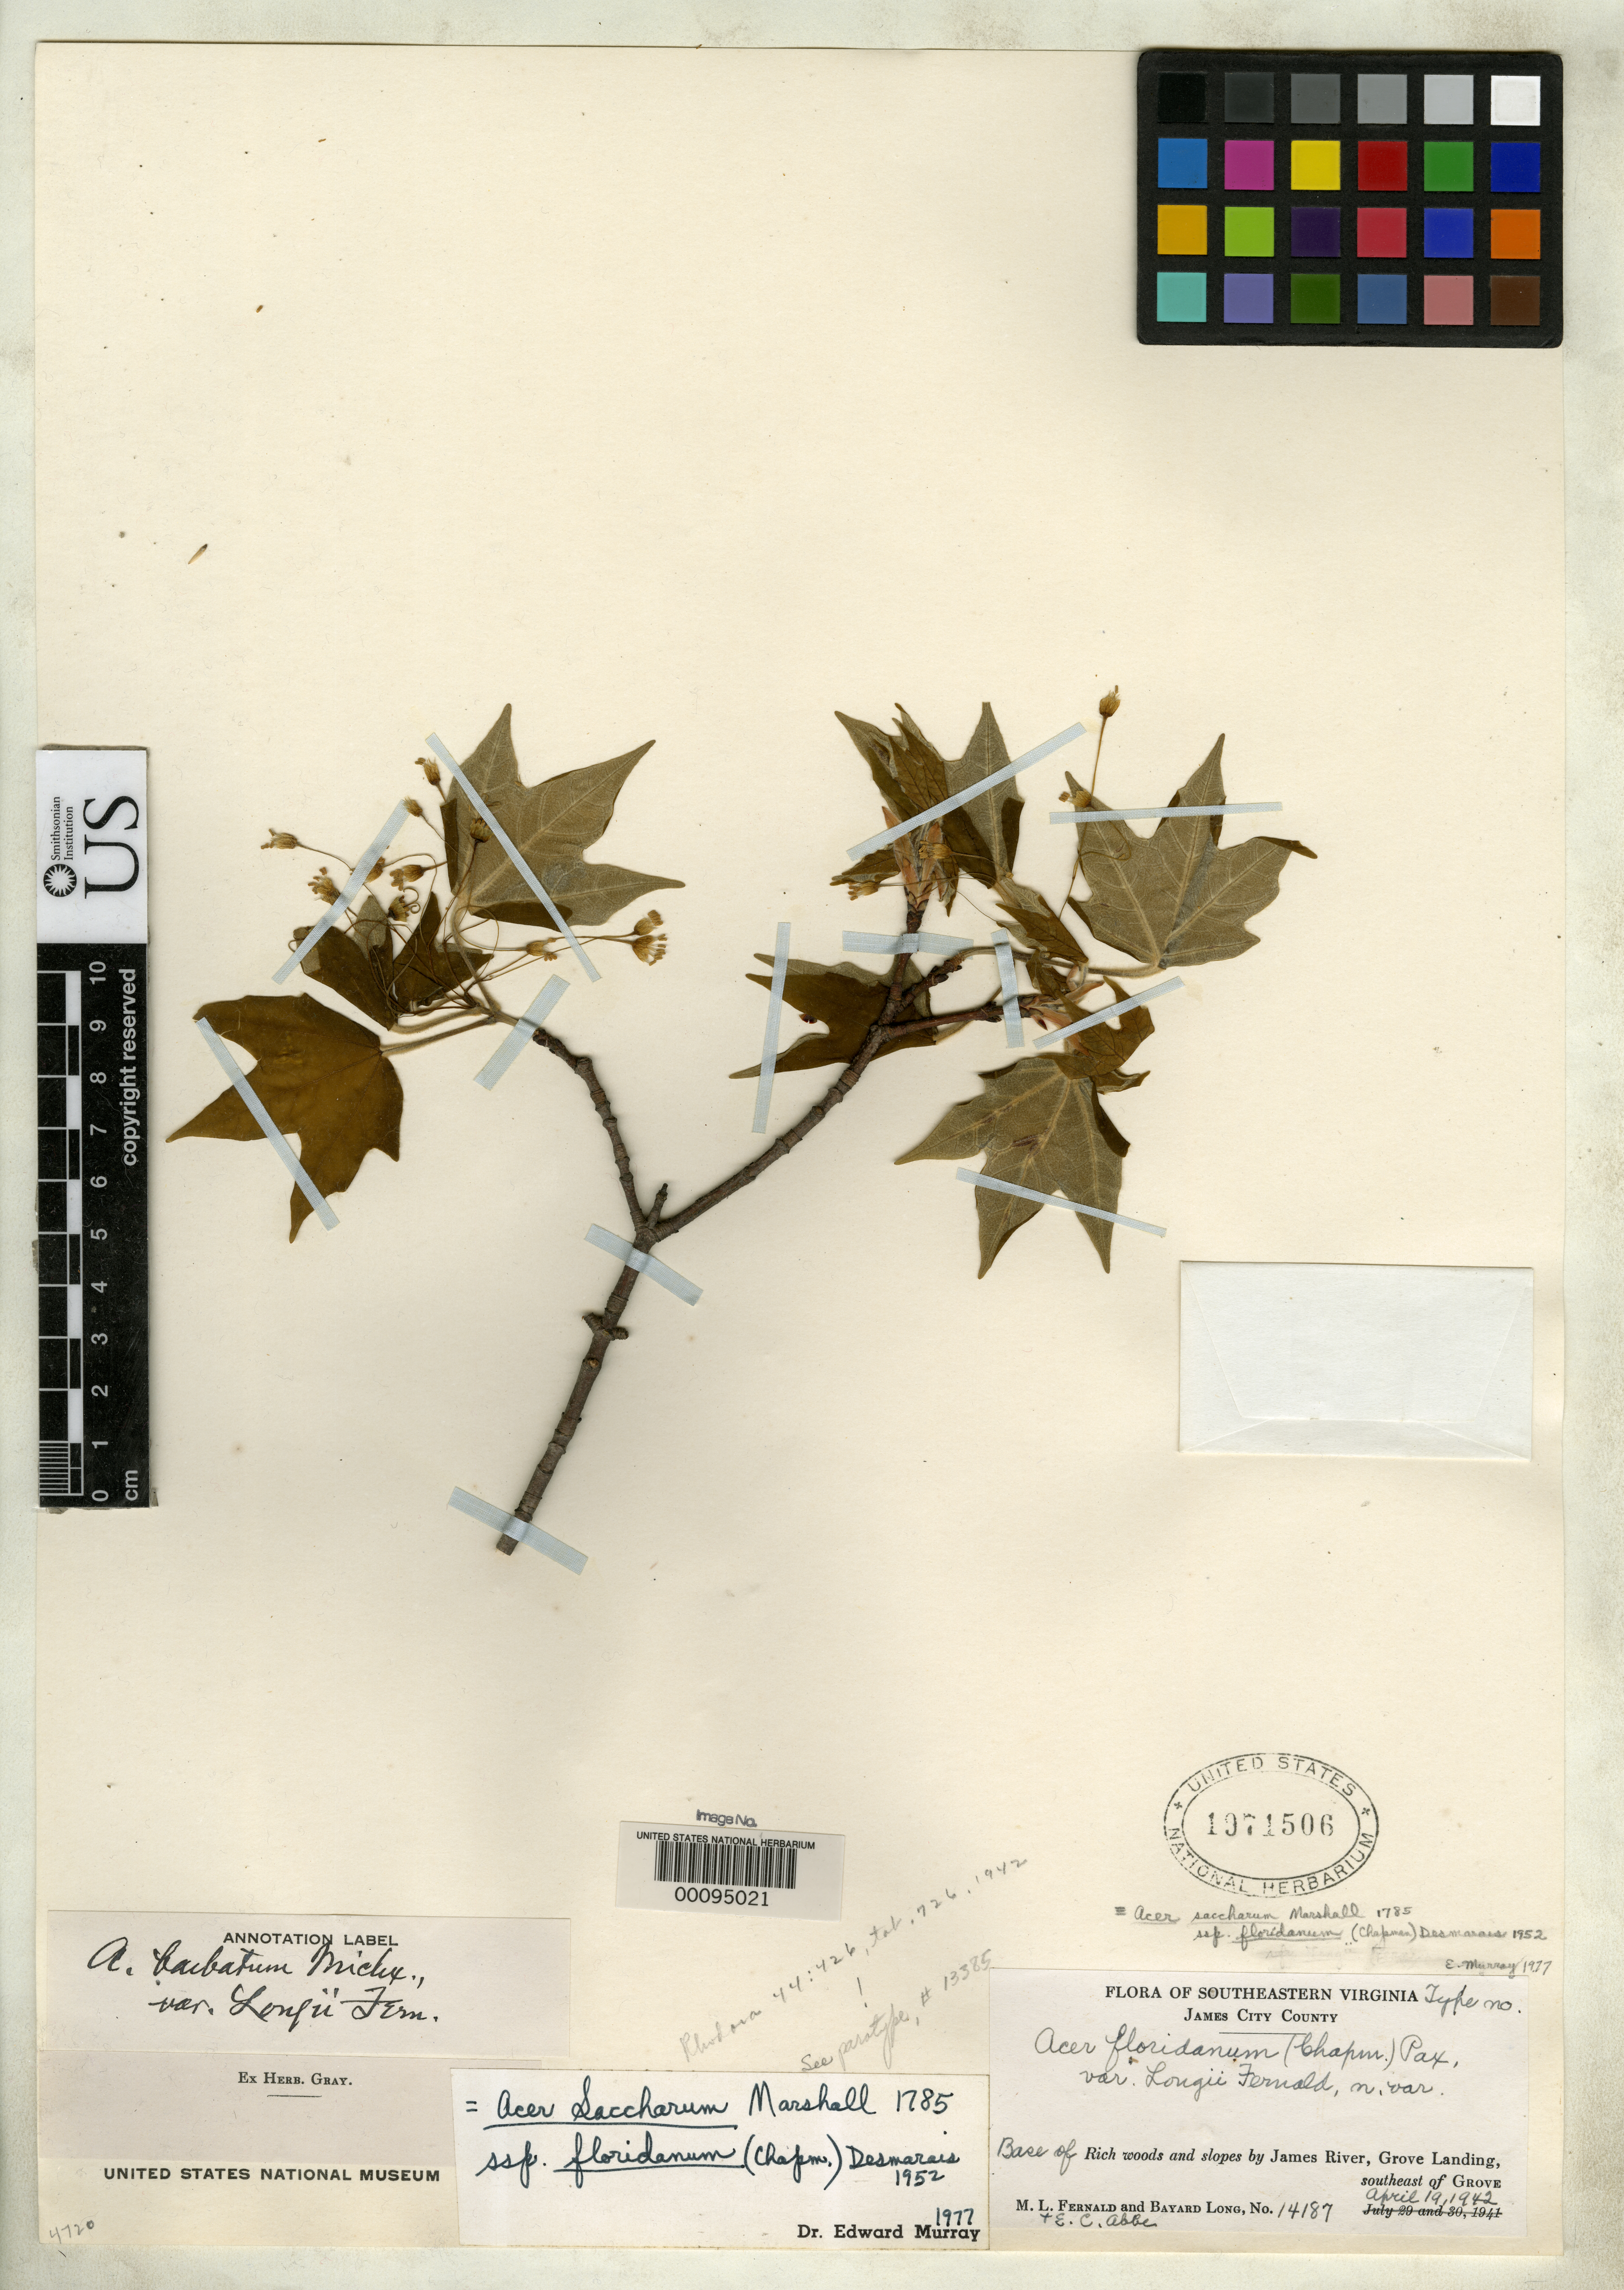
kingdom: Plantae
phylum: Tracheophyta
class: Magnoliopsida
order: Sapindales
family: Sapindaceae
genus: Acer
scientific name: Acer floridanum var. longii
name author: Fernald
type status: Isotype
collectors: M. L. Fernald, B. H. Long & E. C. Abbe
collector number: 14187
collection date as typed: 19 Apr 1942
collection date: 1942-04-19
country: United States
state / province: Virginia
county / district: James City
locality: James River, Grove Landing, NE of Grove.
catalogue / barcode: US 1971506